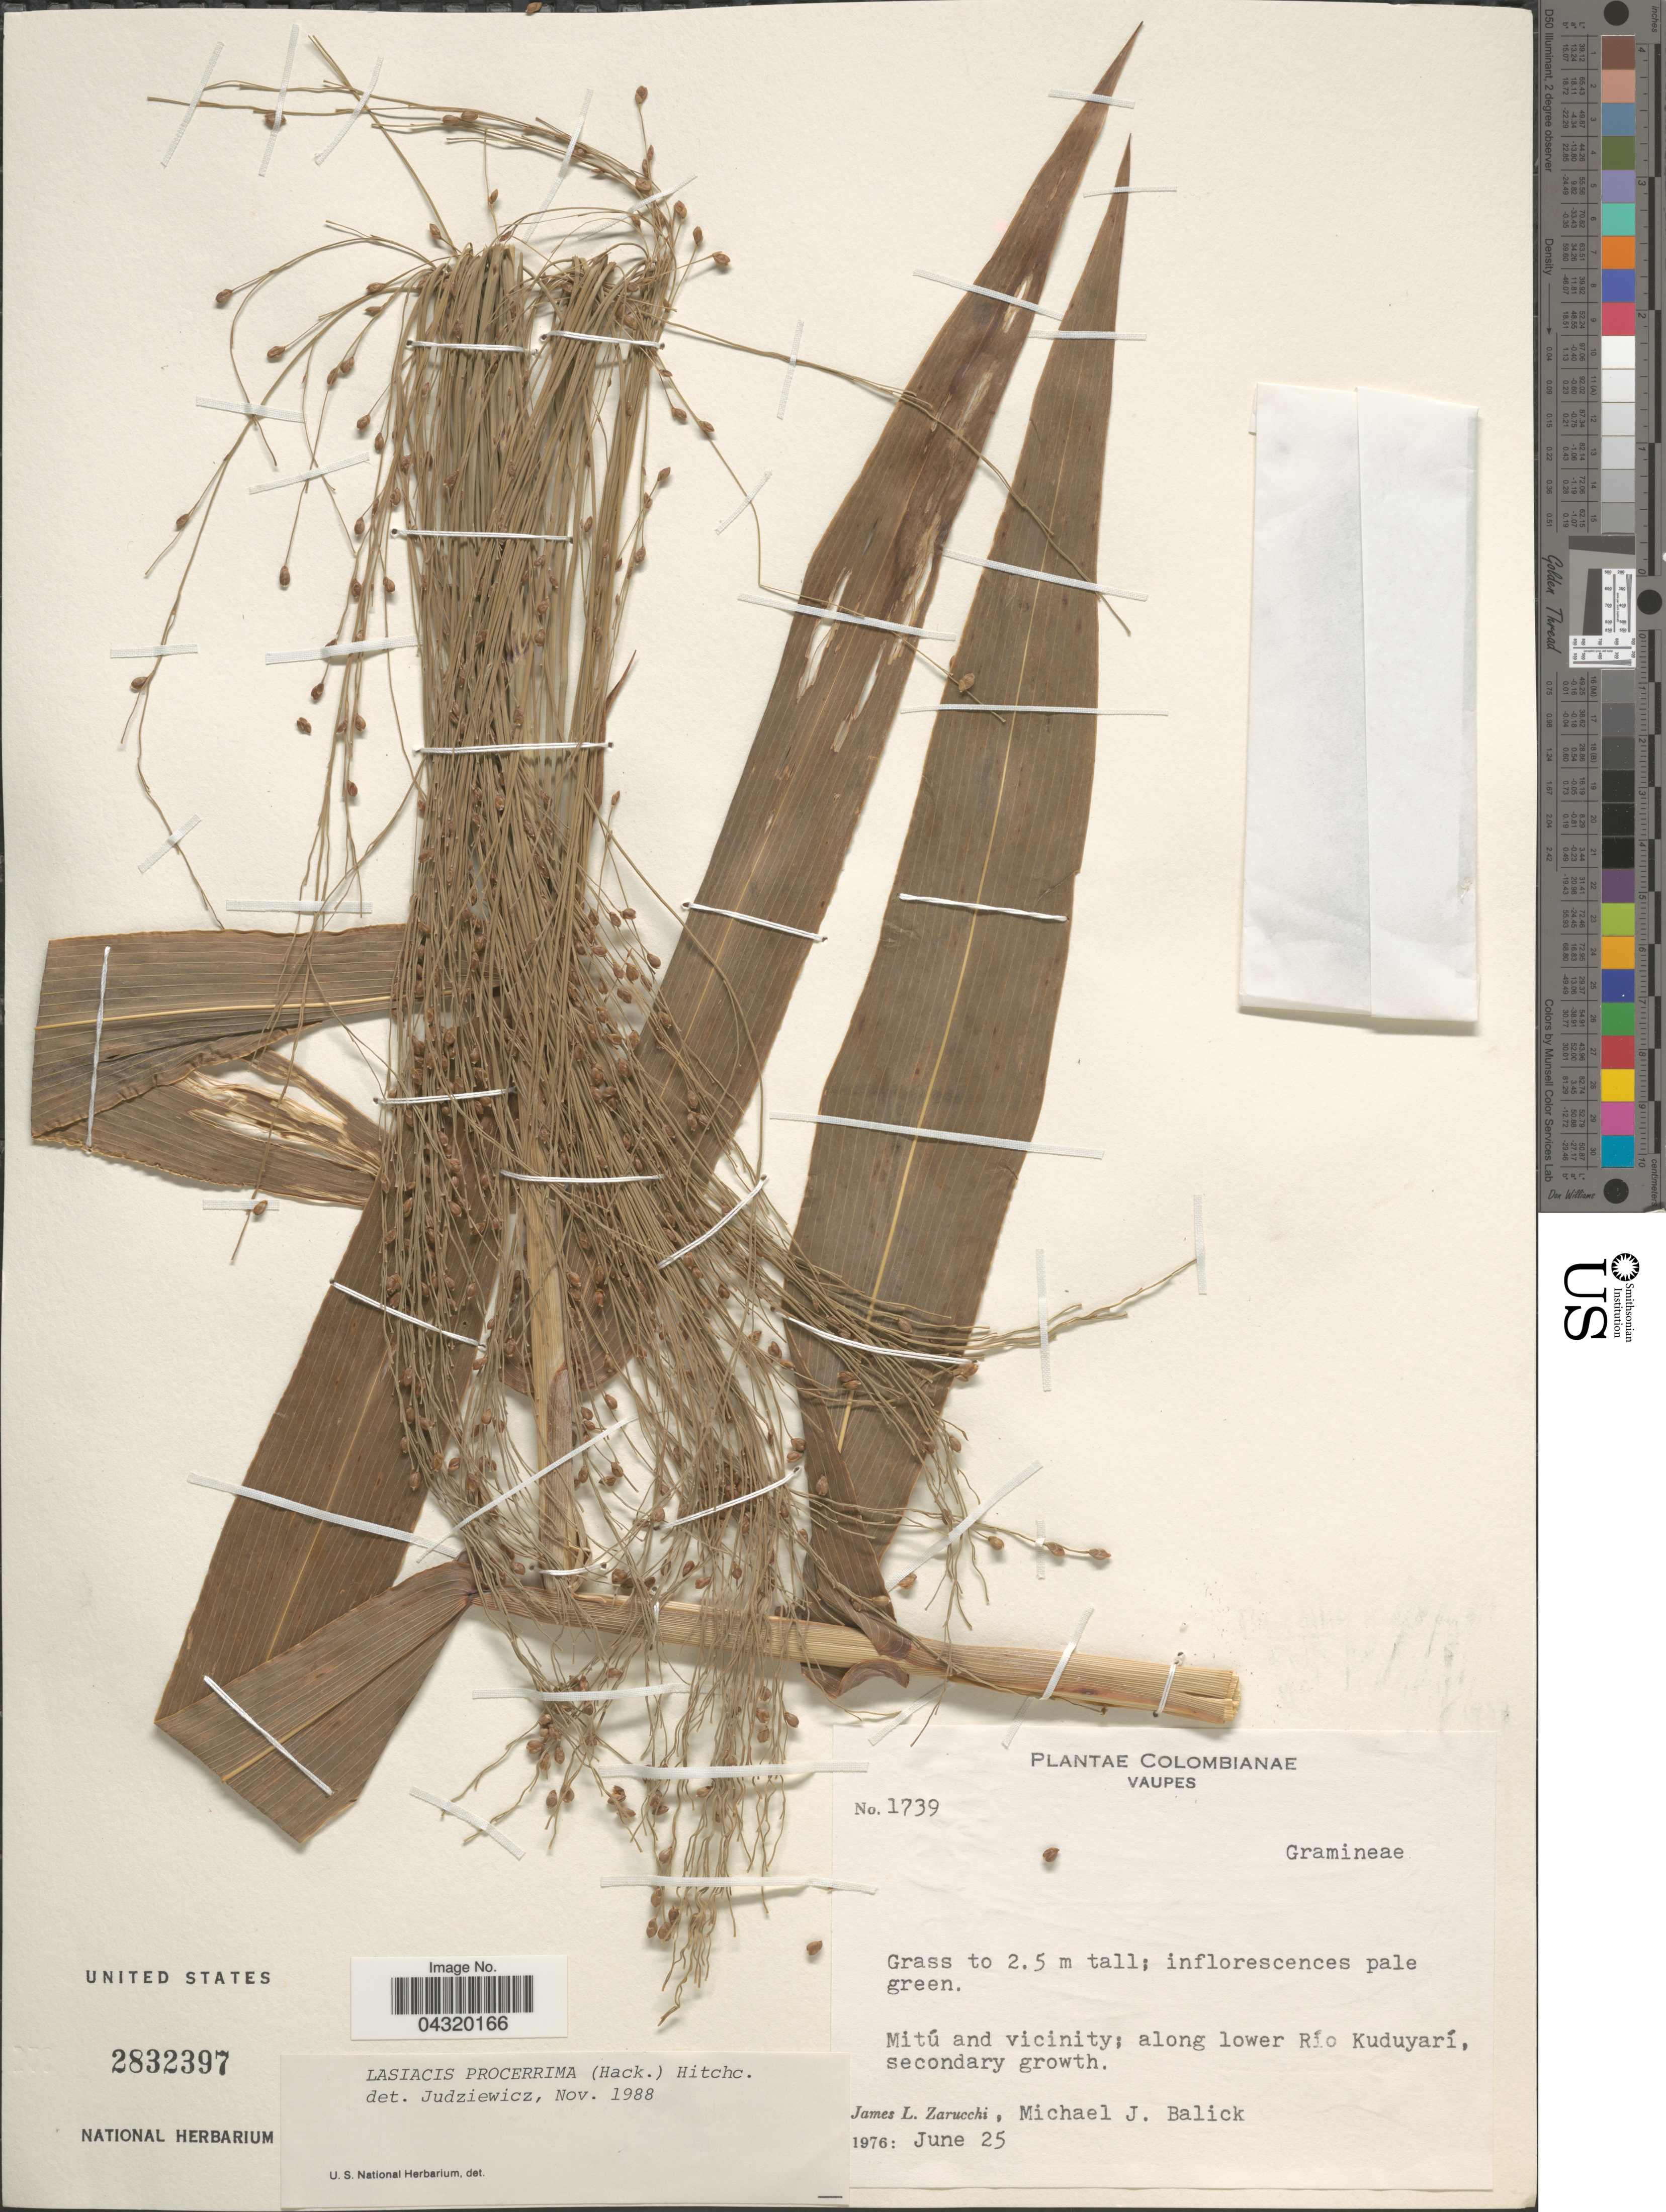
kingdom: Plantae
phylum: Tracheophyta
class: Liliopsida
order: Poales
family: Poaceae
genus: Lasiacis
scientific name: Lasiacis procerrima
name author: (Hack.) Hitchc.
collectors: J. L. Zarucchi & M. J. Balick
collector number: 1739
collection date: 1976-06-25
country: Colombia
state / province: Vaupés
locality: Mitú and vicinity; along lower Río Kuduyarí.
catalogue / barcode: US 2832397